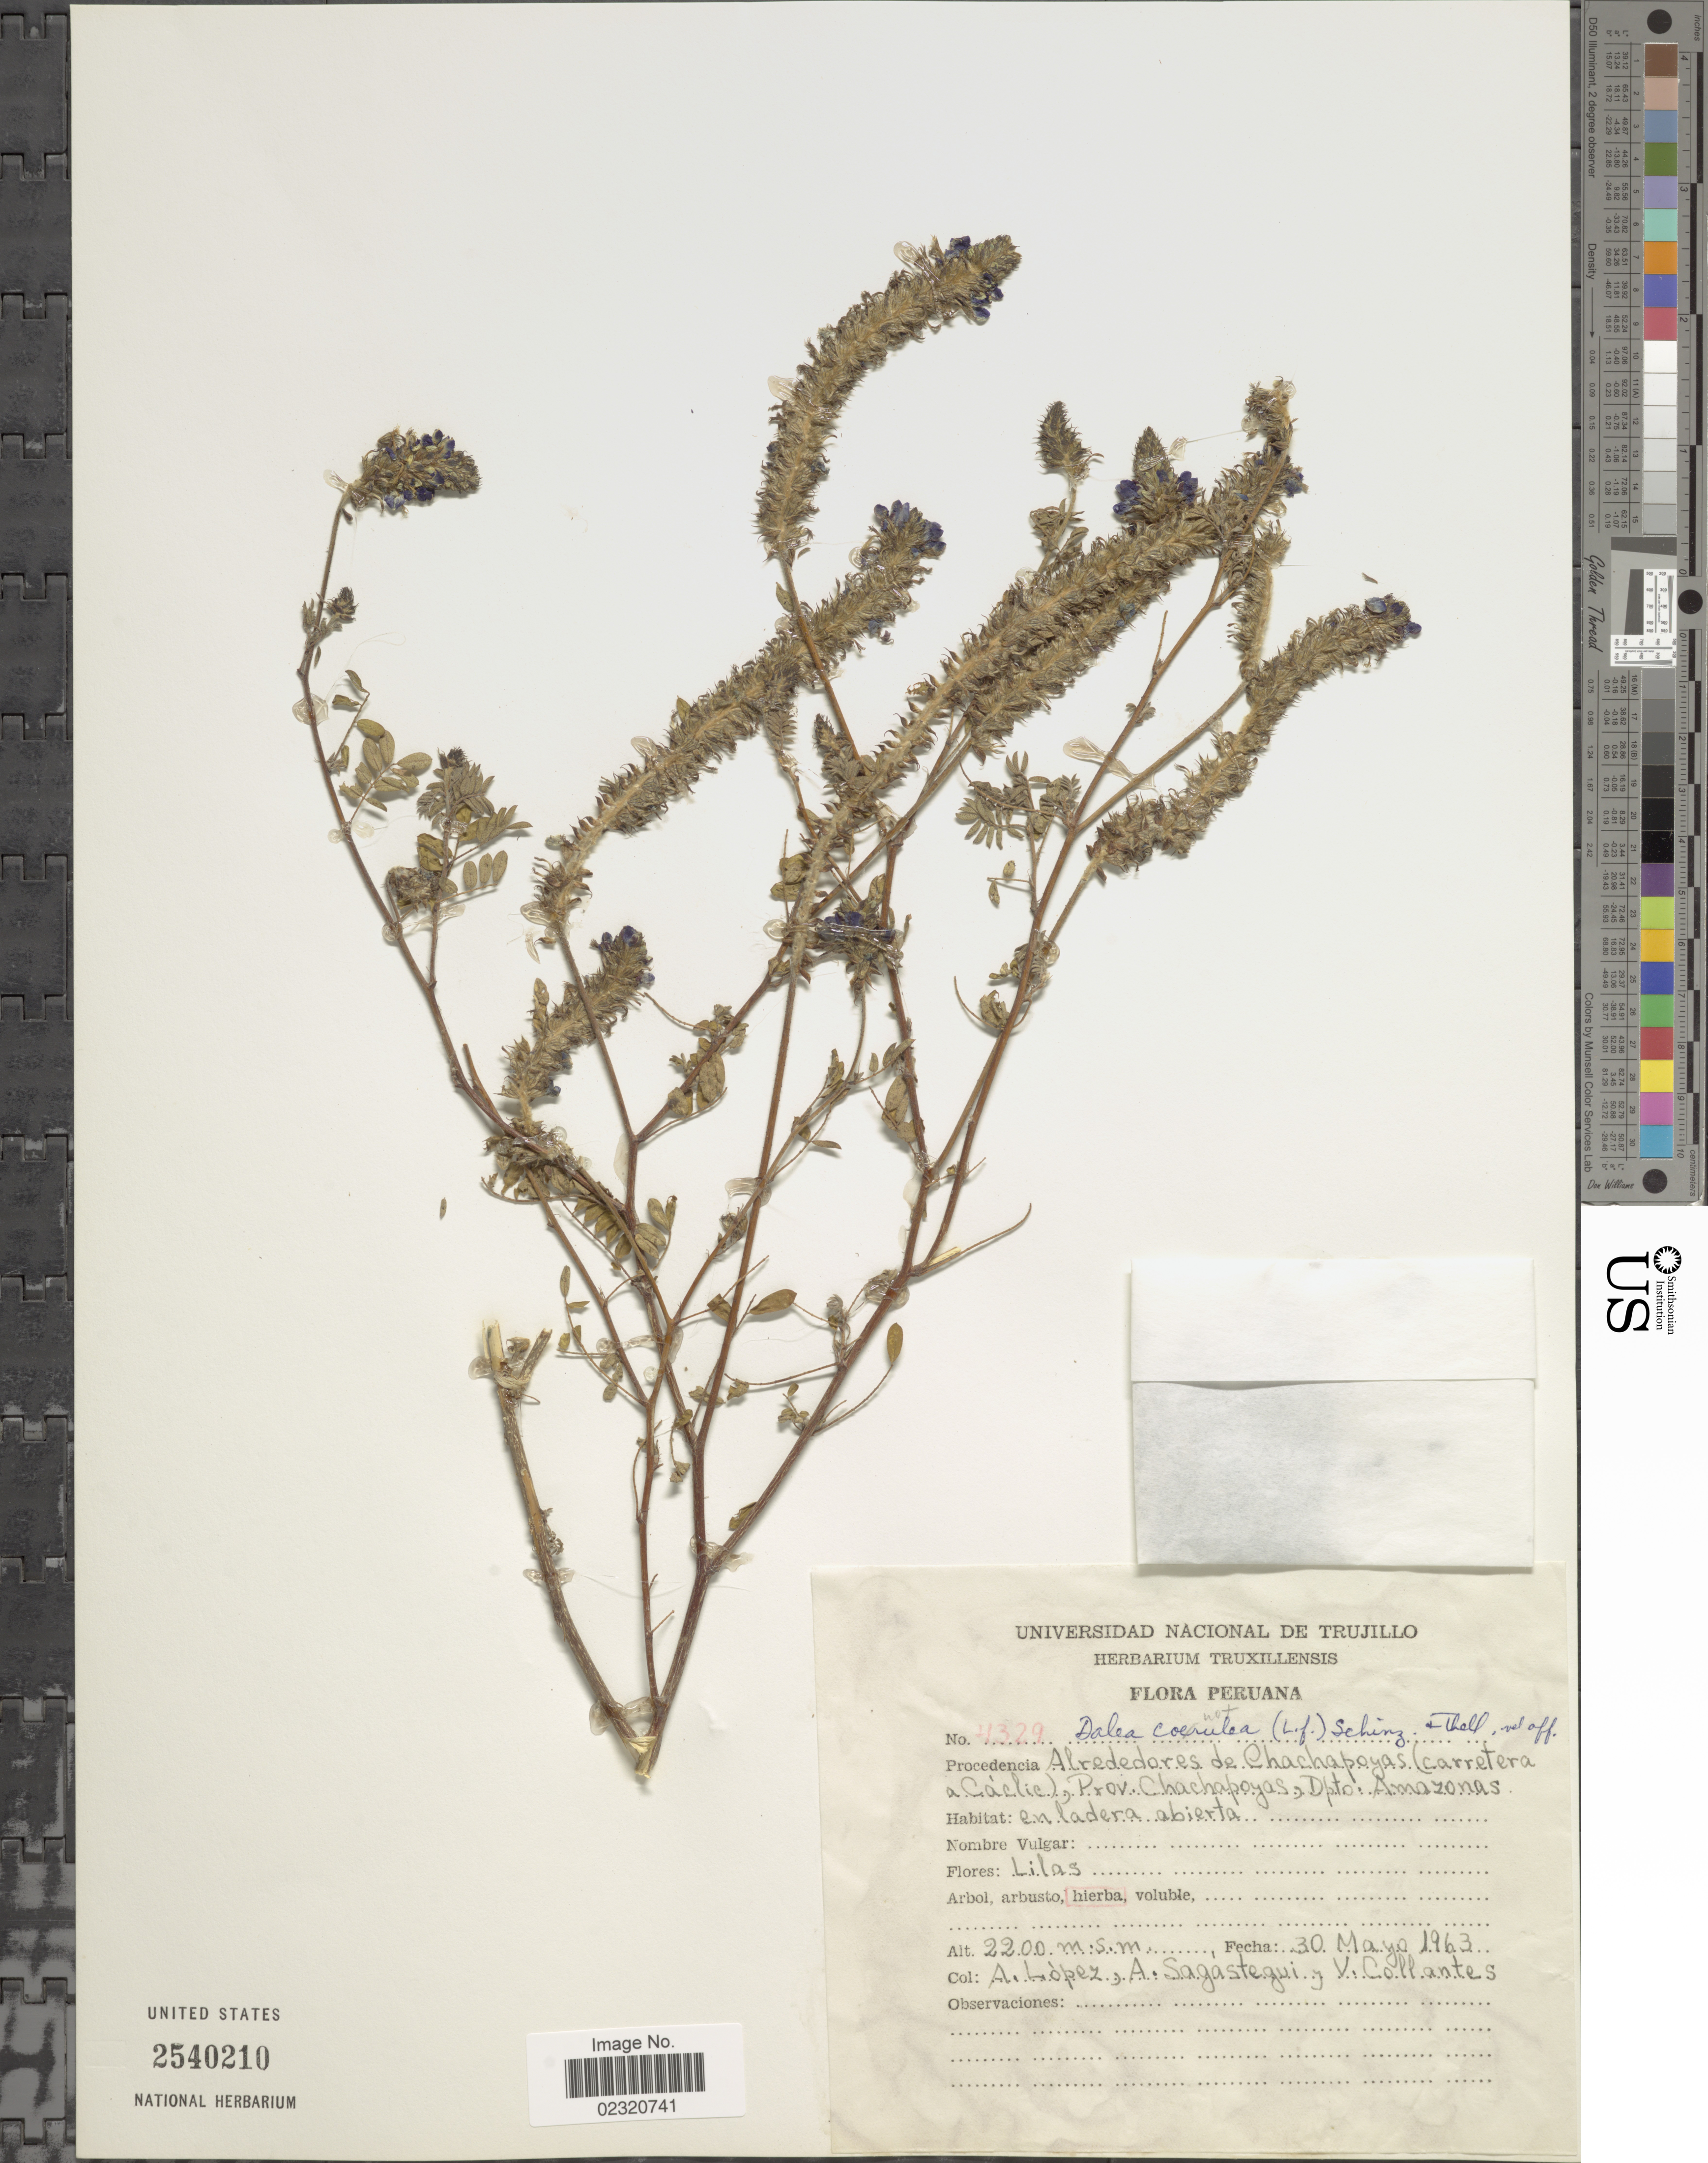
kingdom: Plantae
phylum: Tracheophyta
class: Magnoliopsida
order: Fabales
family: Fabaceae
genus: Dalea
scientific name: Dalea sp.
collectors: A. López, A. Sagástequi & V. Collantes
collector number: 4329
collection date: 1963-05-30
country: Peru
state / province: Amazonas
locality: Alrededores de Chachapoyas (carretera a Caclic), Prov. Chachapoyas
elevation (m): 2200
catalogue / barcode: US 2540210